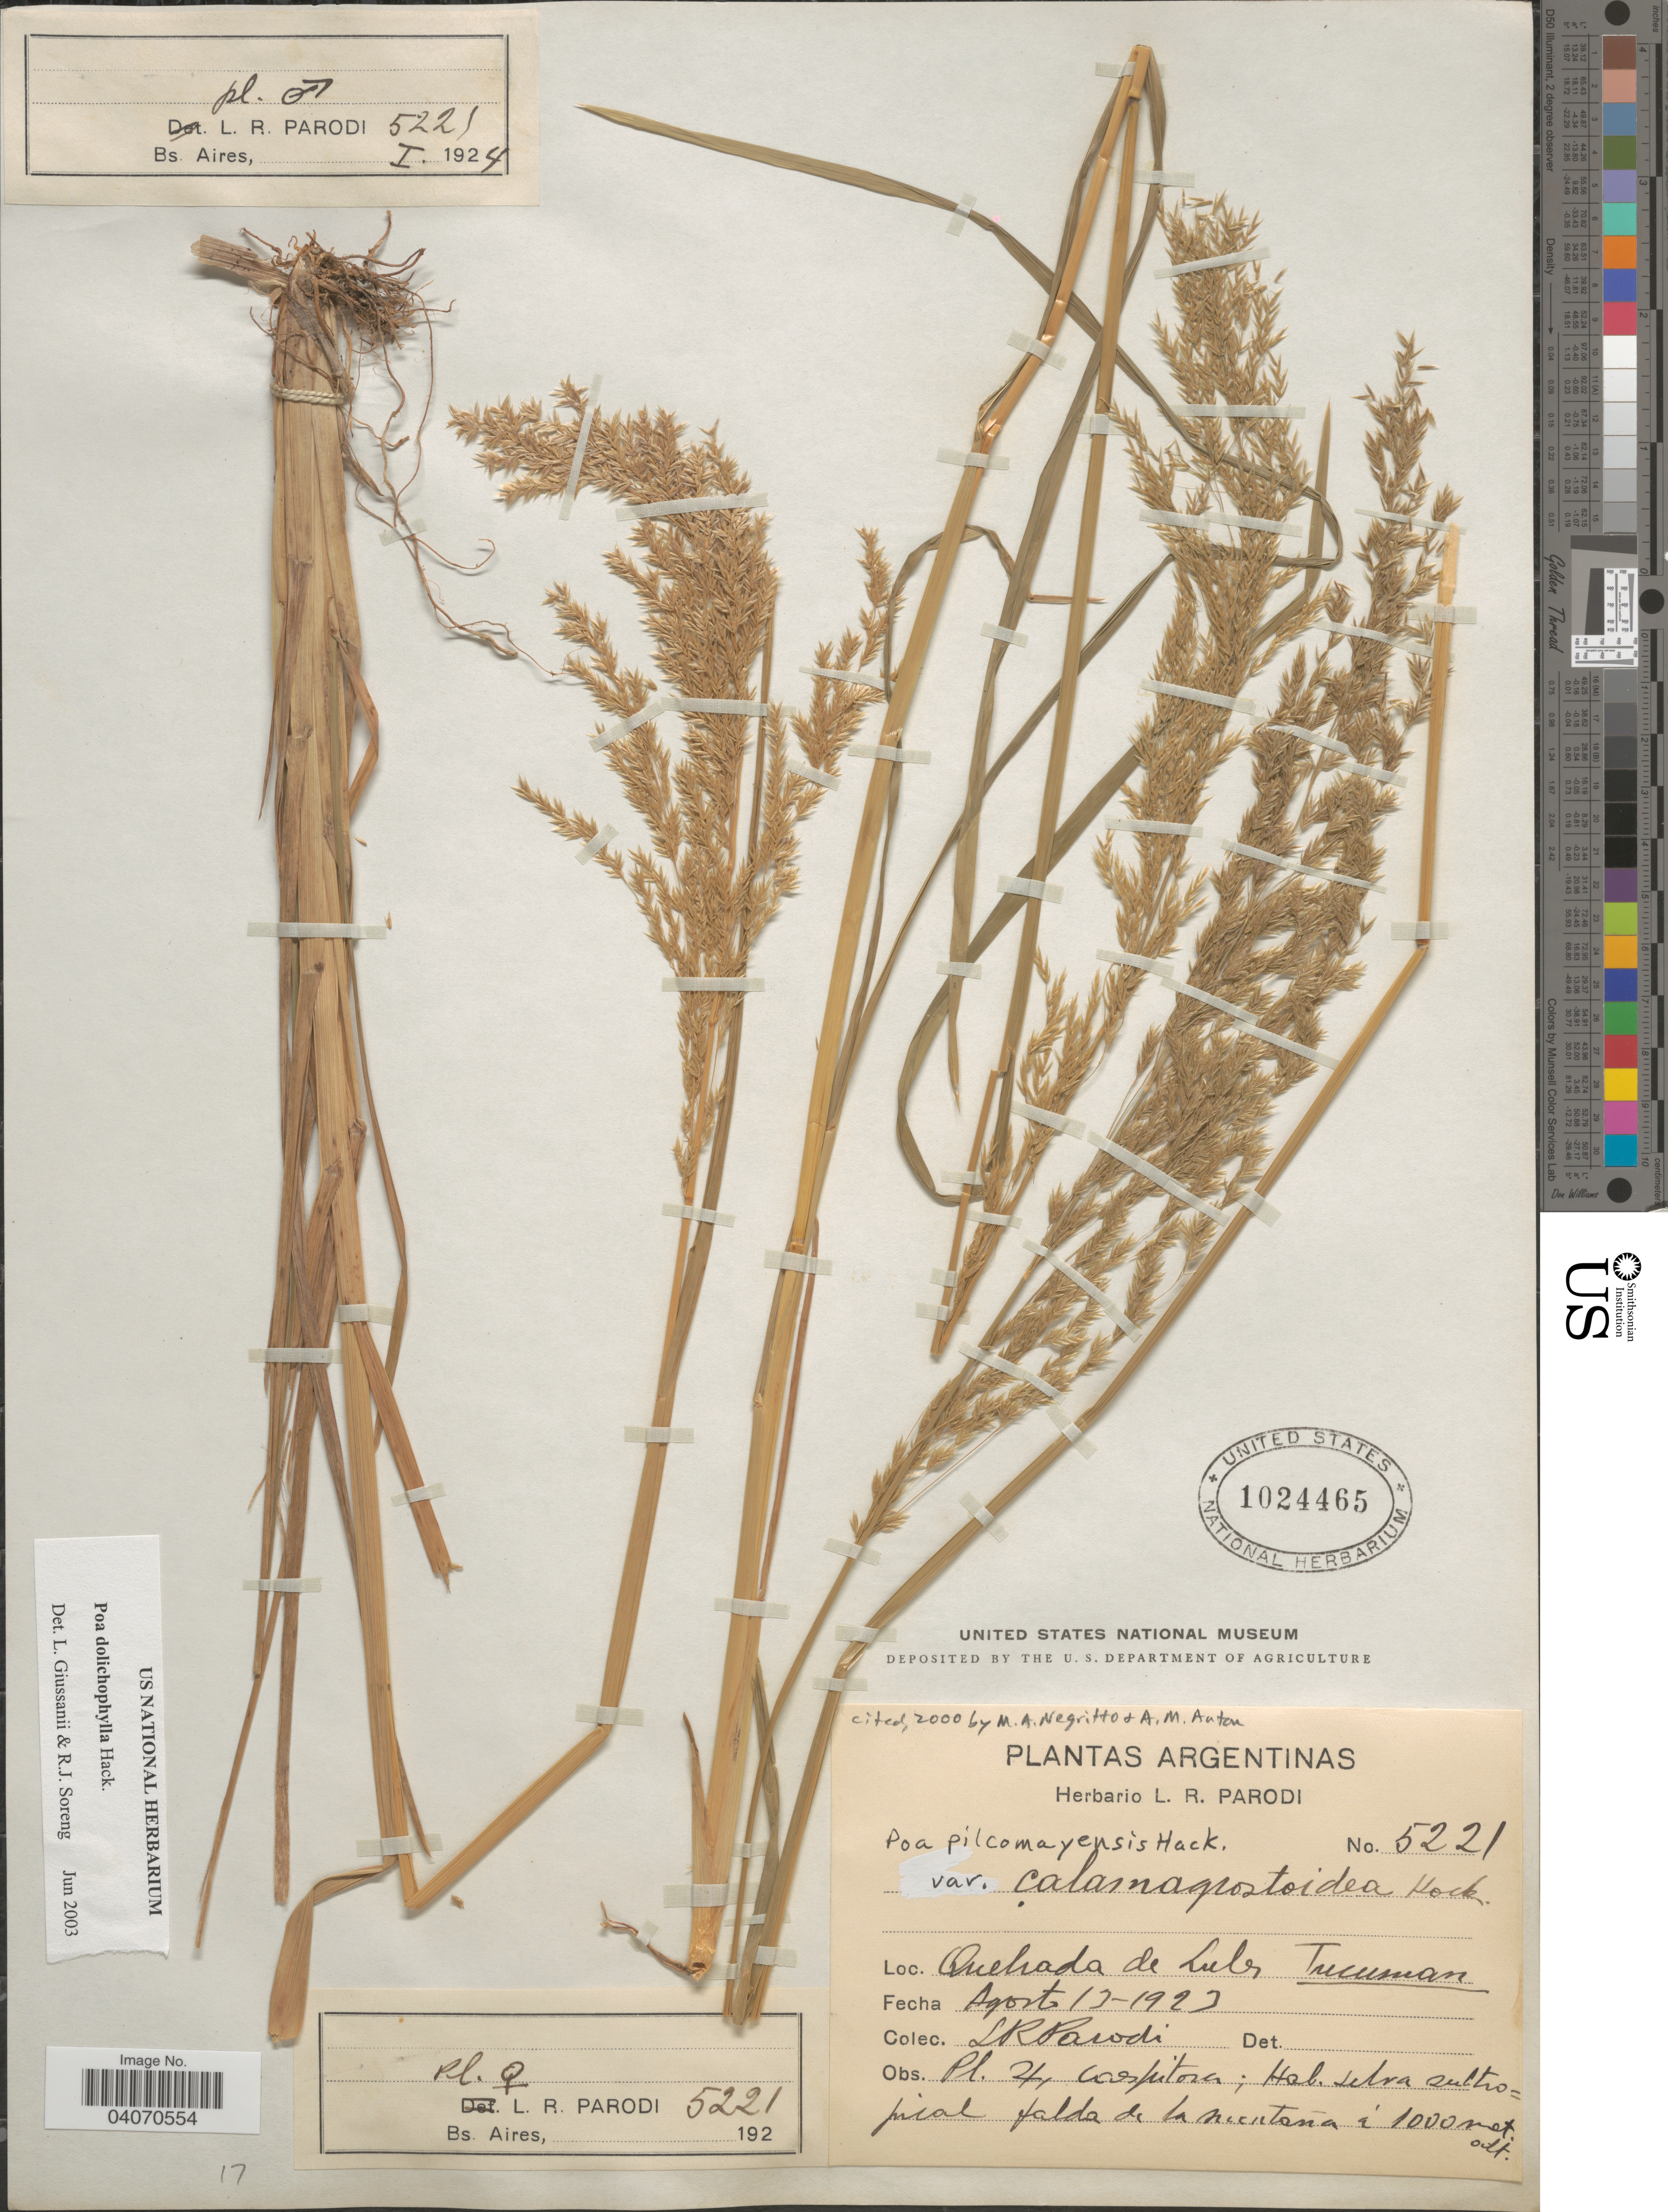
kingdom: Plantae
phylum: Tracheophyta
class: Liliopsida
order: Poales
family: Poaceae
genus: Poa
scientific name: Poa dolichophylla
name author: Hack.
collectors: L. R. Parodi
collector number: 5221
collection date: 1923-08-13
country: Argentina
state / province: Tucuman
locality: Quebrada de Lules.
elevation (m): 1000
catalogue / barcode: US 1024465